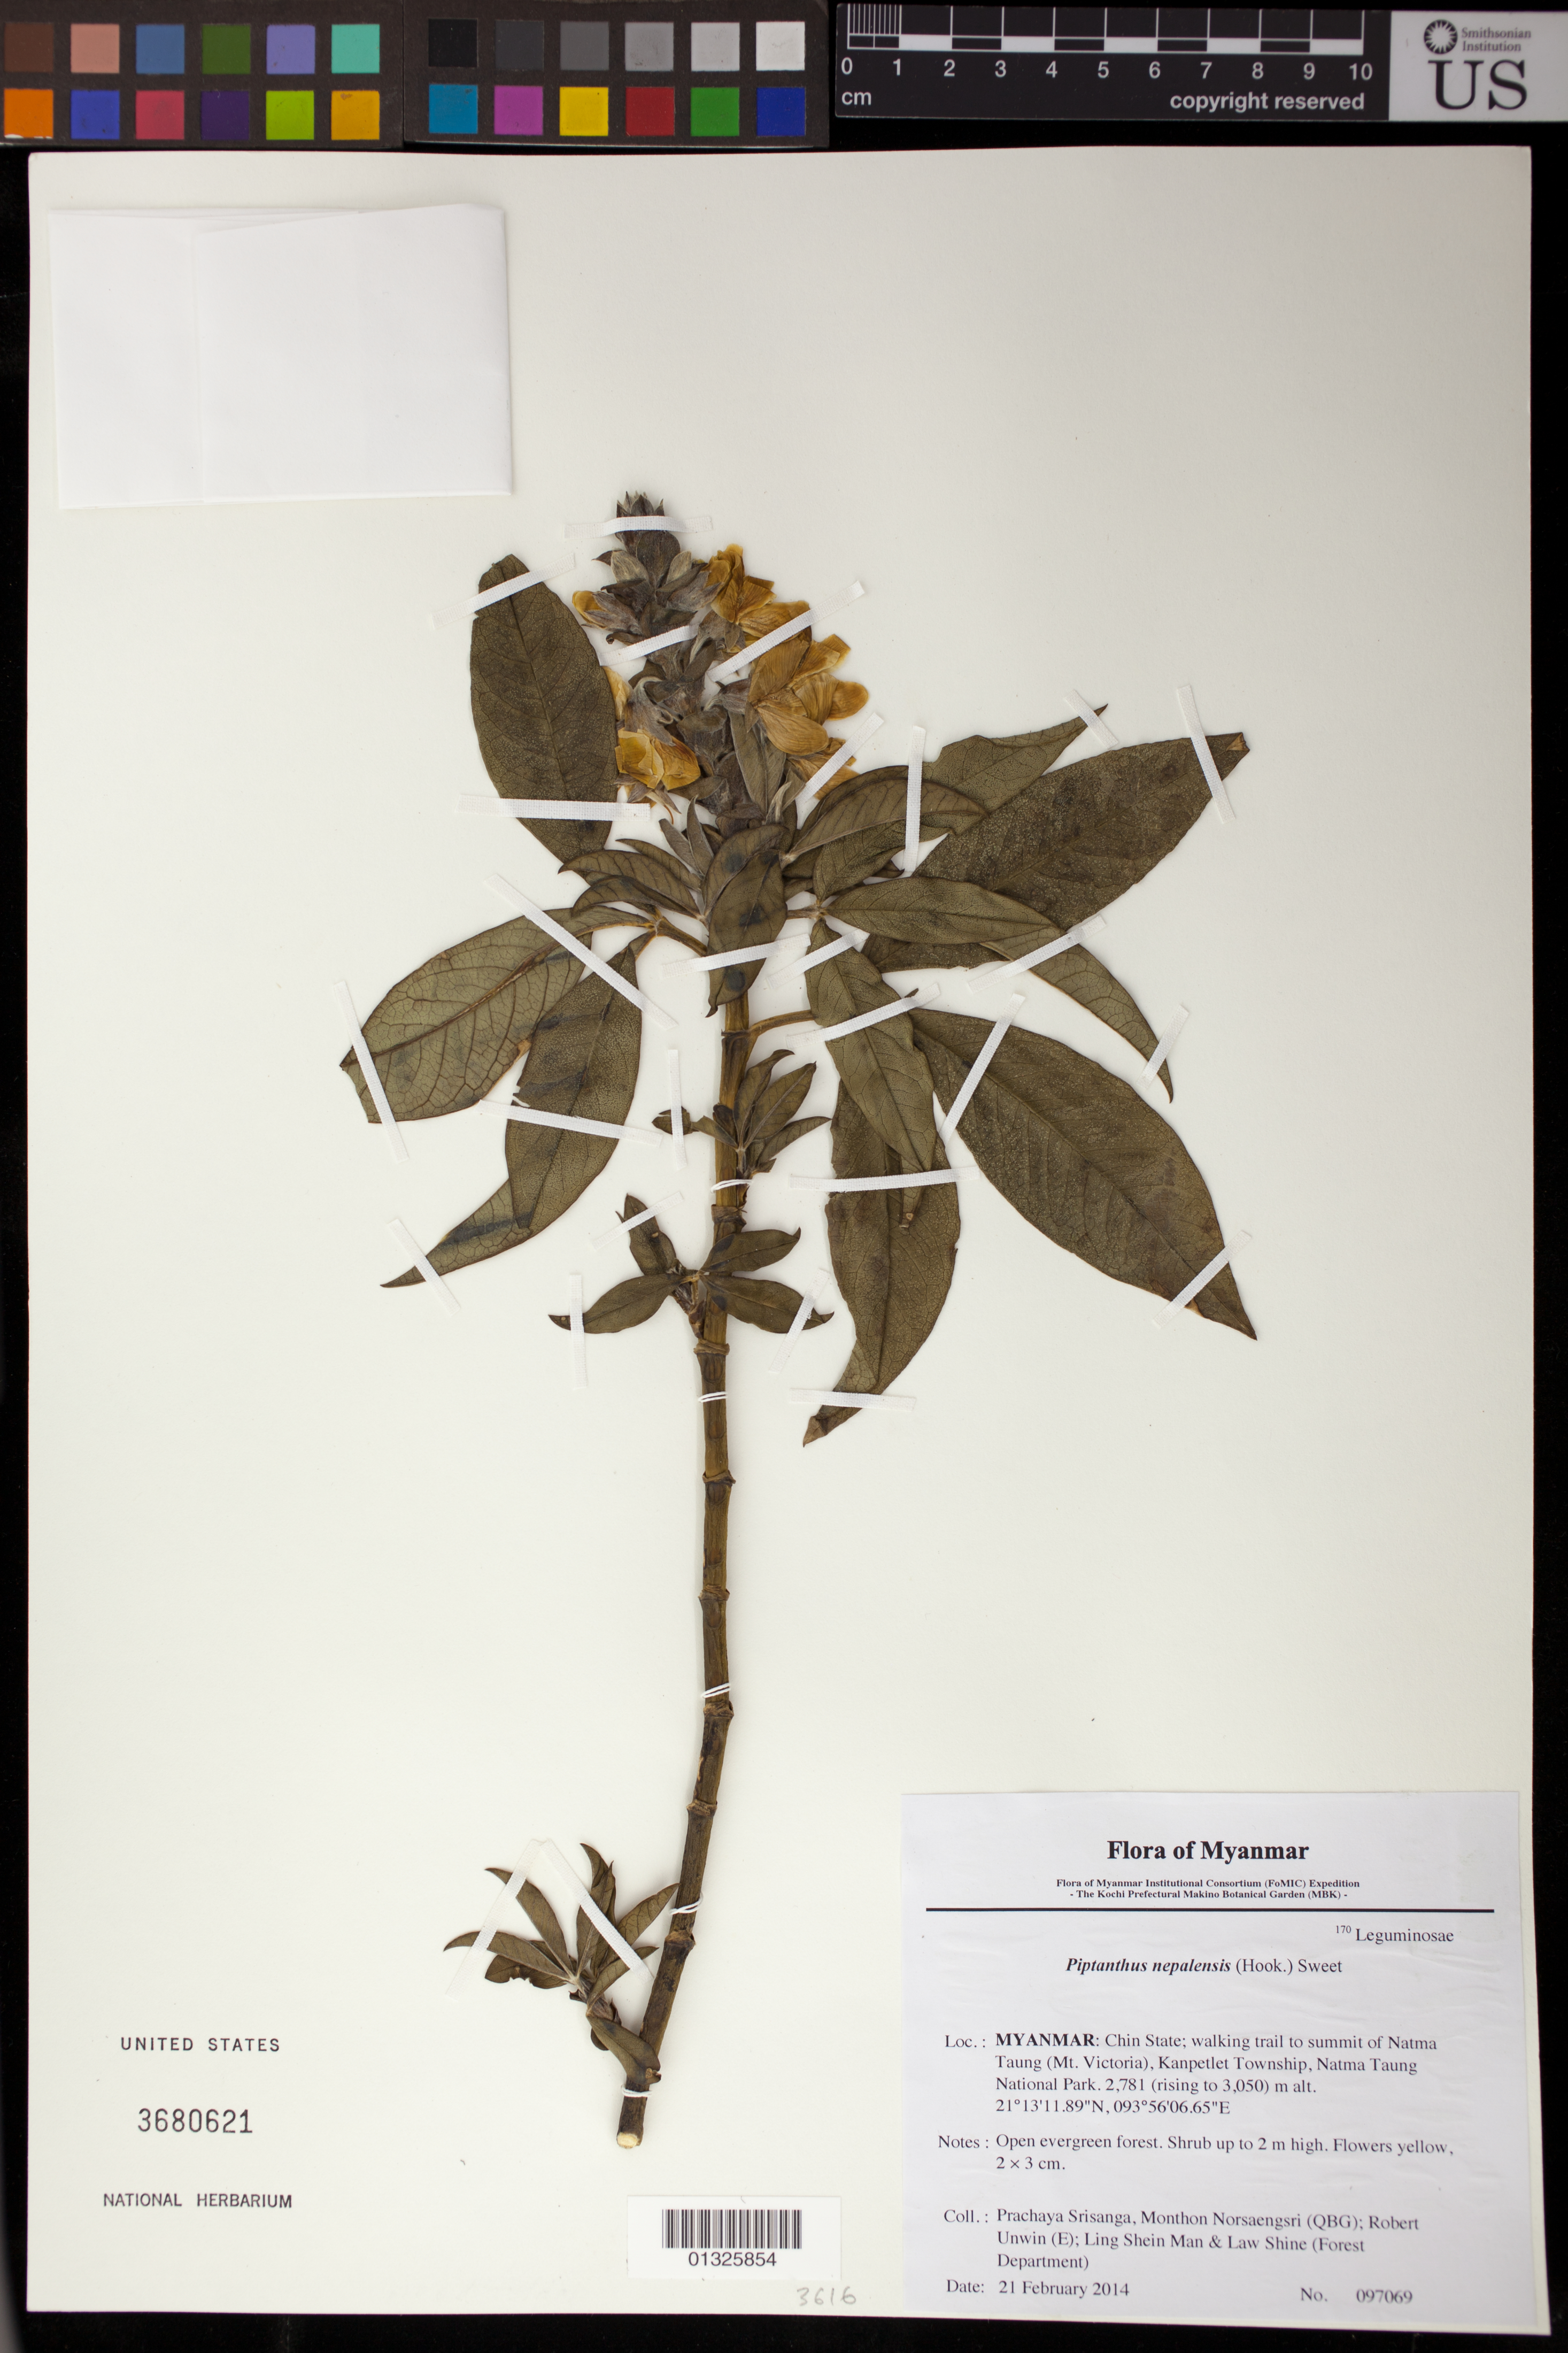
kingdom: Plantae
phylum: Tracheophyta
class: Magnoliopsida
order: Fabales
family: Fabaceae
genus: Piptanthus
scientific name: Piptanthus nepalensis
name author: (Hook.) Sweet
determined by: Fujikawa, Kazumi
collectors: P. Srisanga, M. Norsaengsri, R. Unwin, Ling Shein Man & L. Shine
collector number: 97069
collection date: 2014-02-21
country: Myanmar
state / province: Chin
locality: Walking trail to summit of Natma Taung (Mt. Victoria), Kanpetlet Township, Natma Taung National Park.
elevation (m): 2781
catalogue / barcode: US 3680621